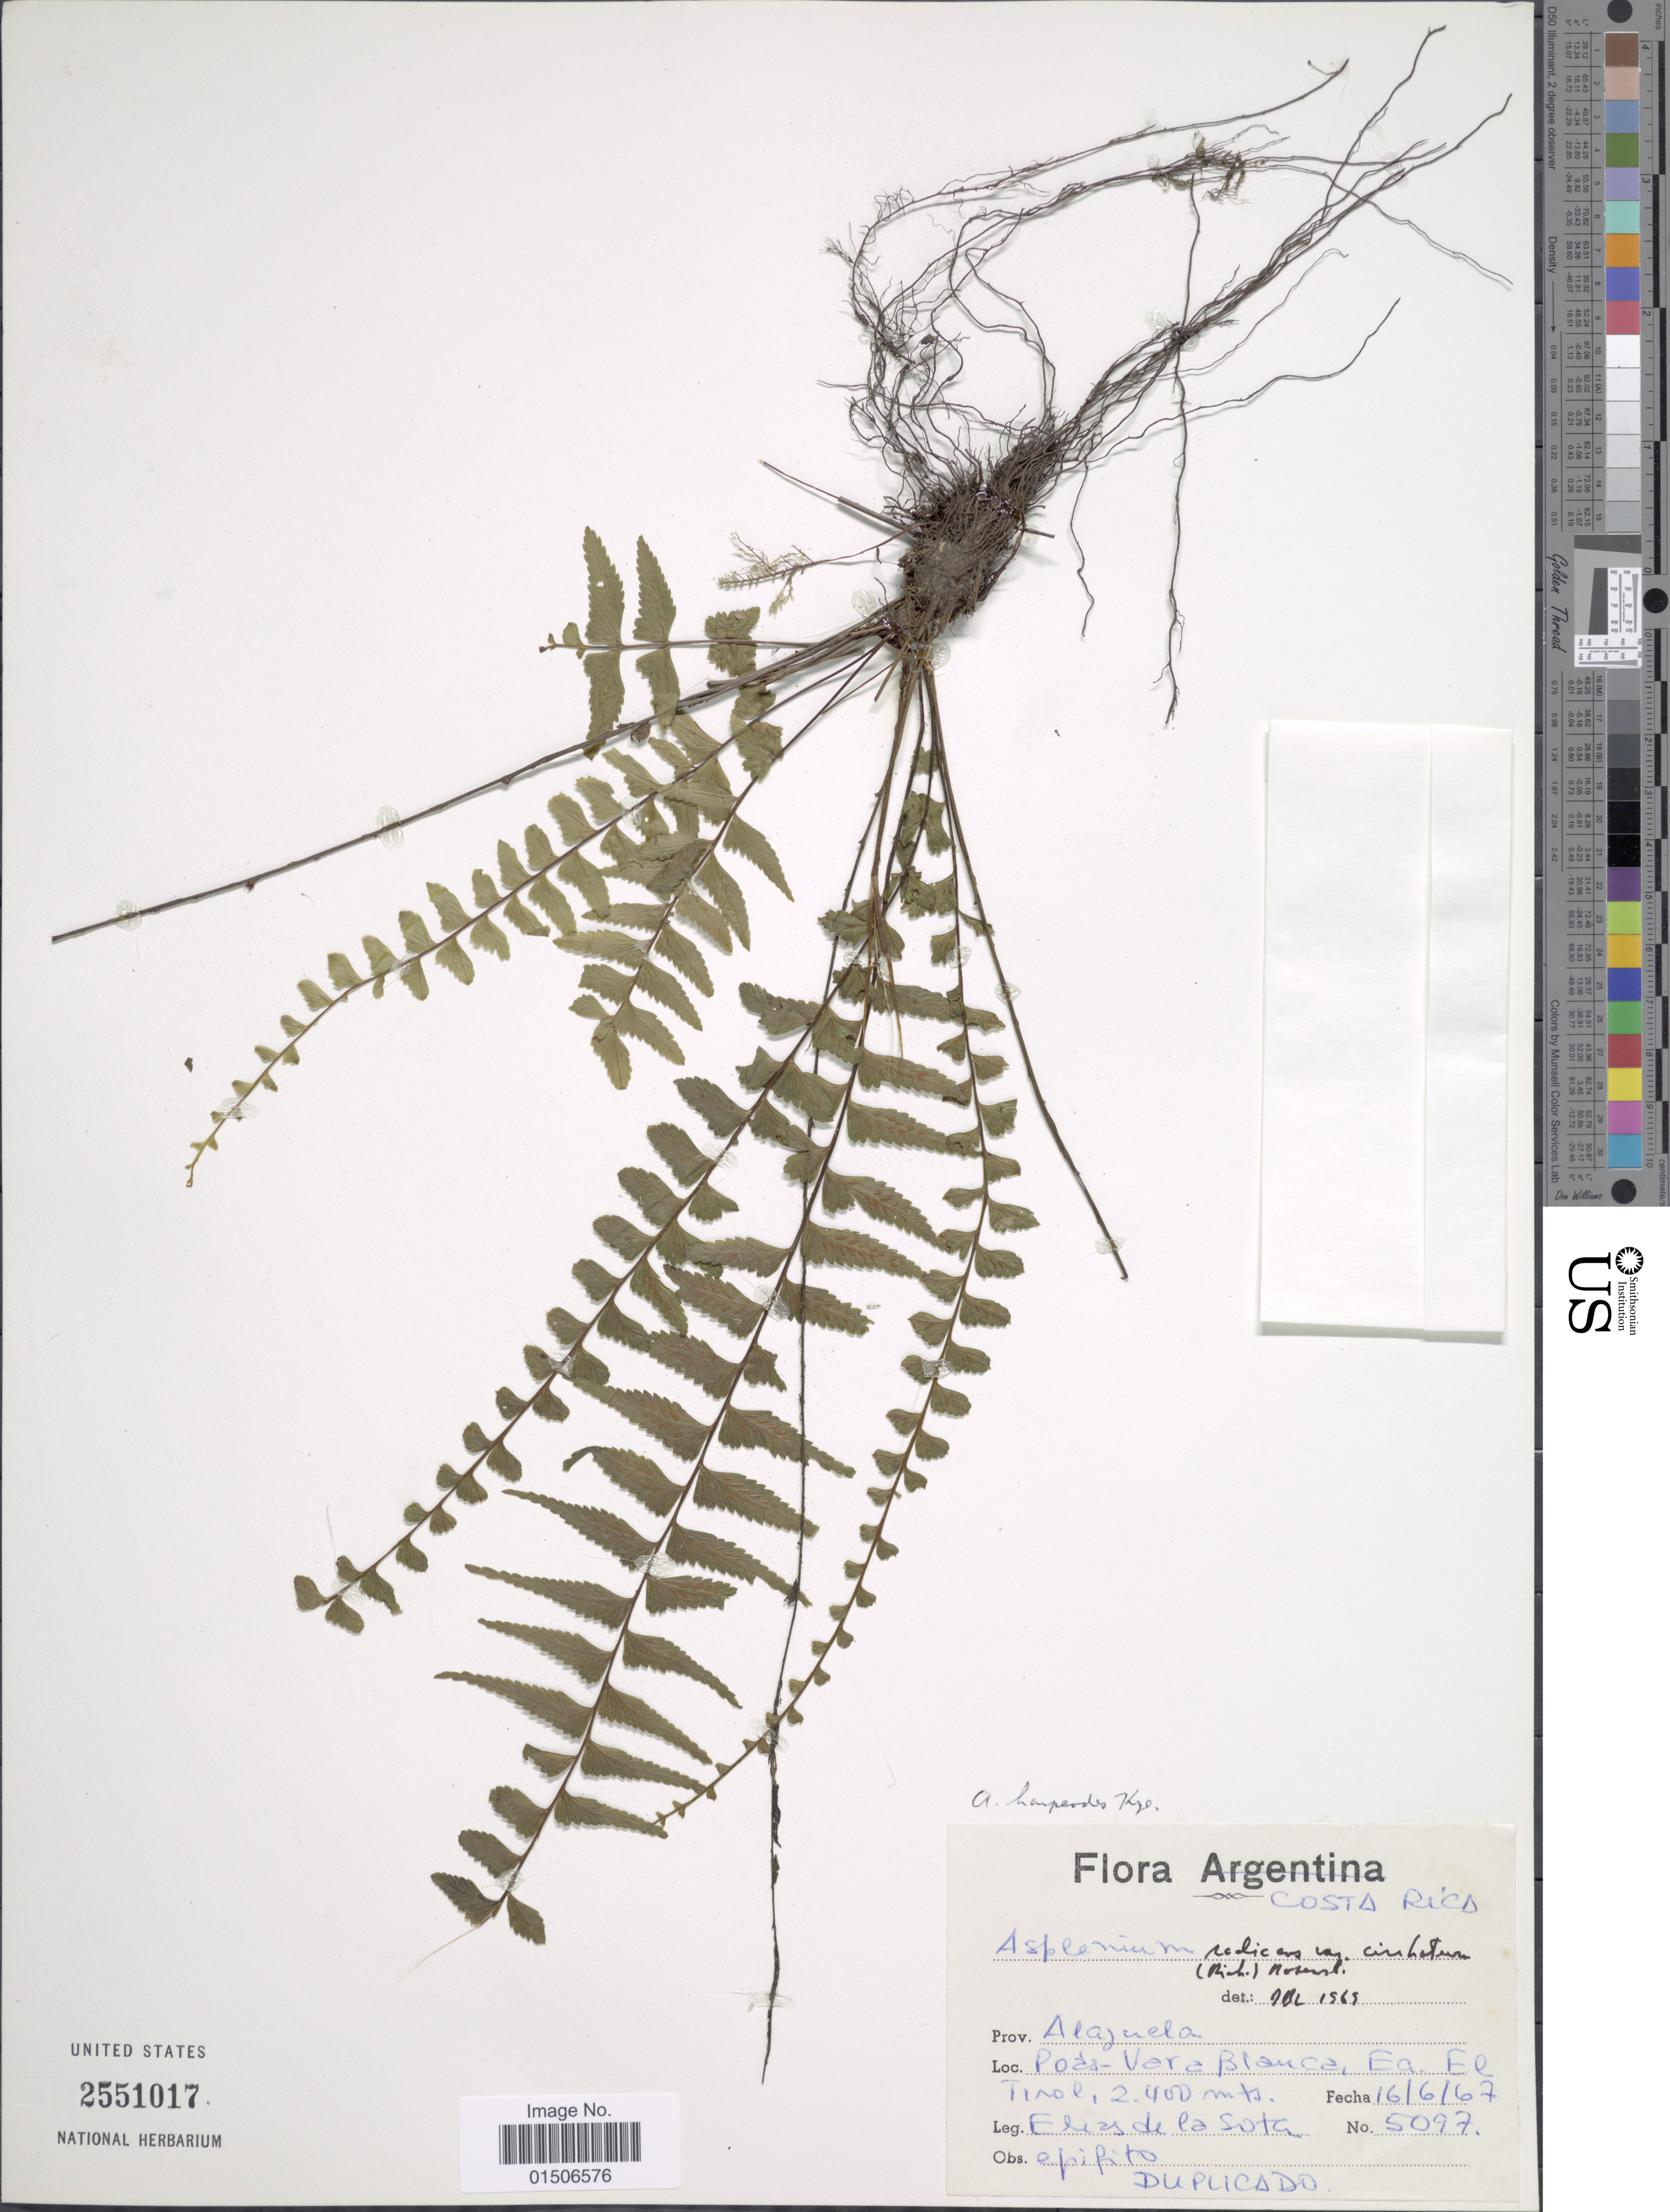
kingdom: Plantae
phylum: Tracheophyta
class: Polypodiopsida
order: Polypodiales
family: Aspleniaceae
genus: Asplenium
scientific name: Asplenium harpeodes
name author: Kunze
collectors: E. R. de la Sota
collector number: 5097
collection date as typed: Transcribed d/m/y: 16/6/67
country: Costa Rica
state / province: Alajuela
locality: Poás - Vara Blanca, Ea. El Tirol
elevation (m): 2400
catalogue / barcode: US 2551017